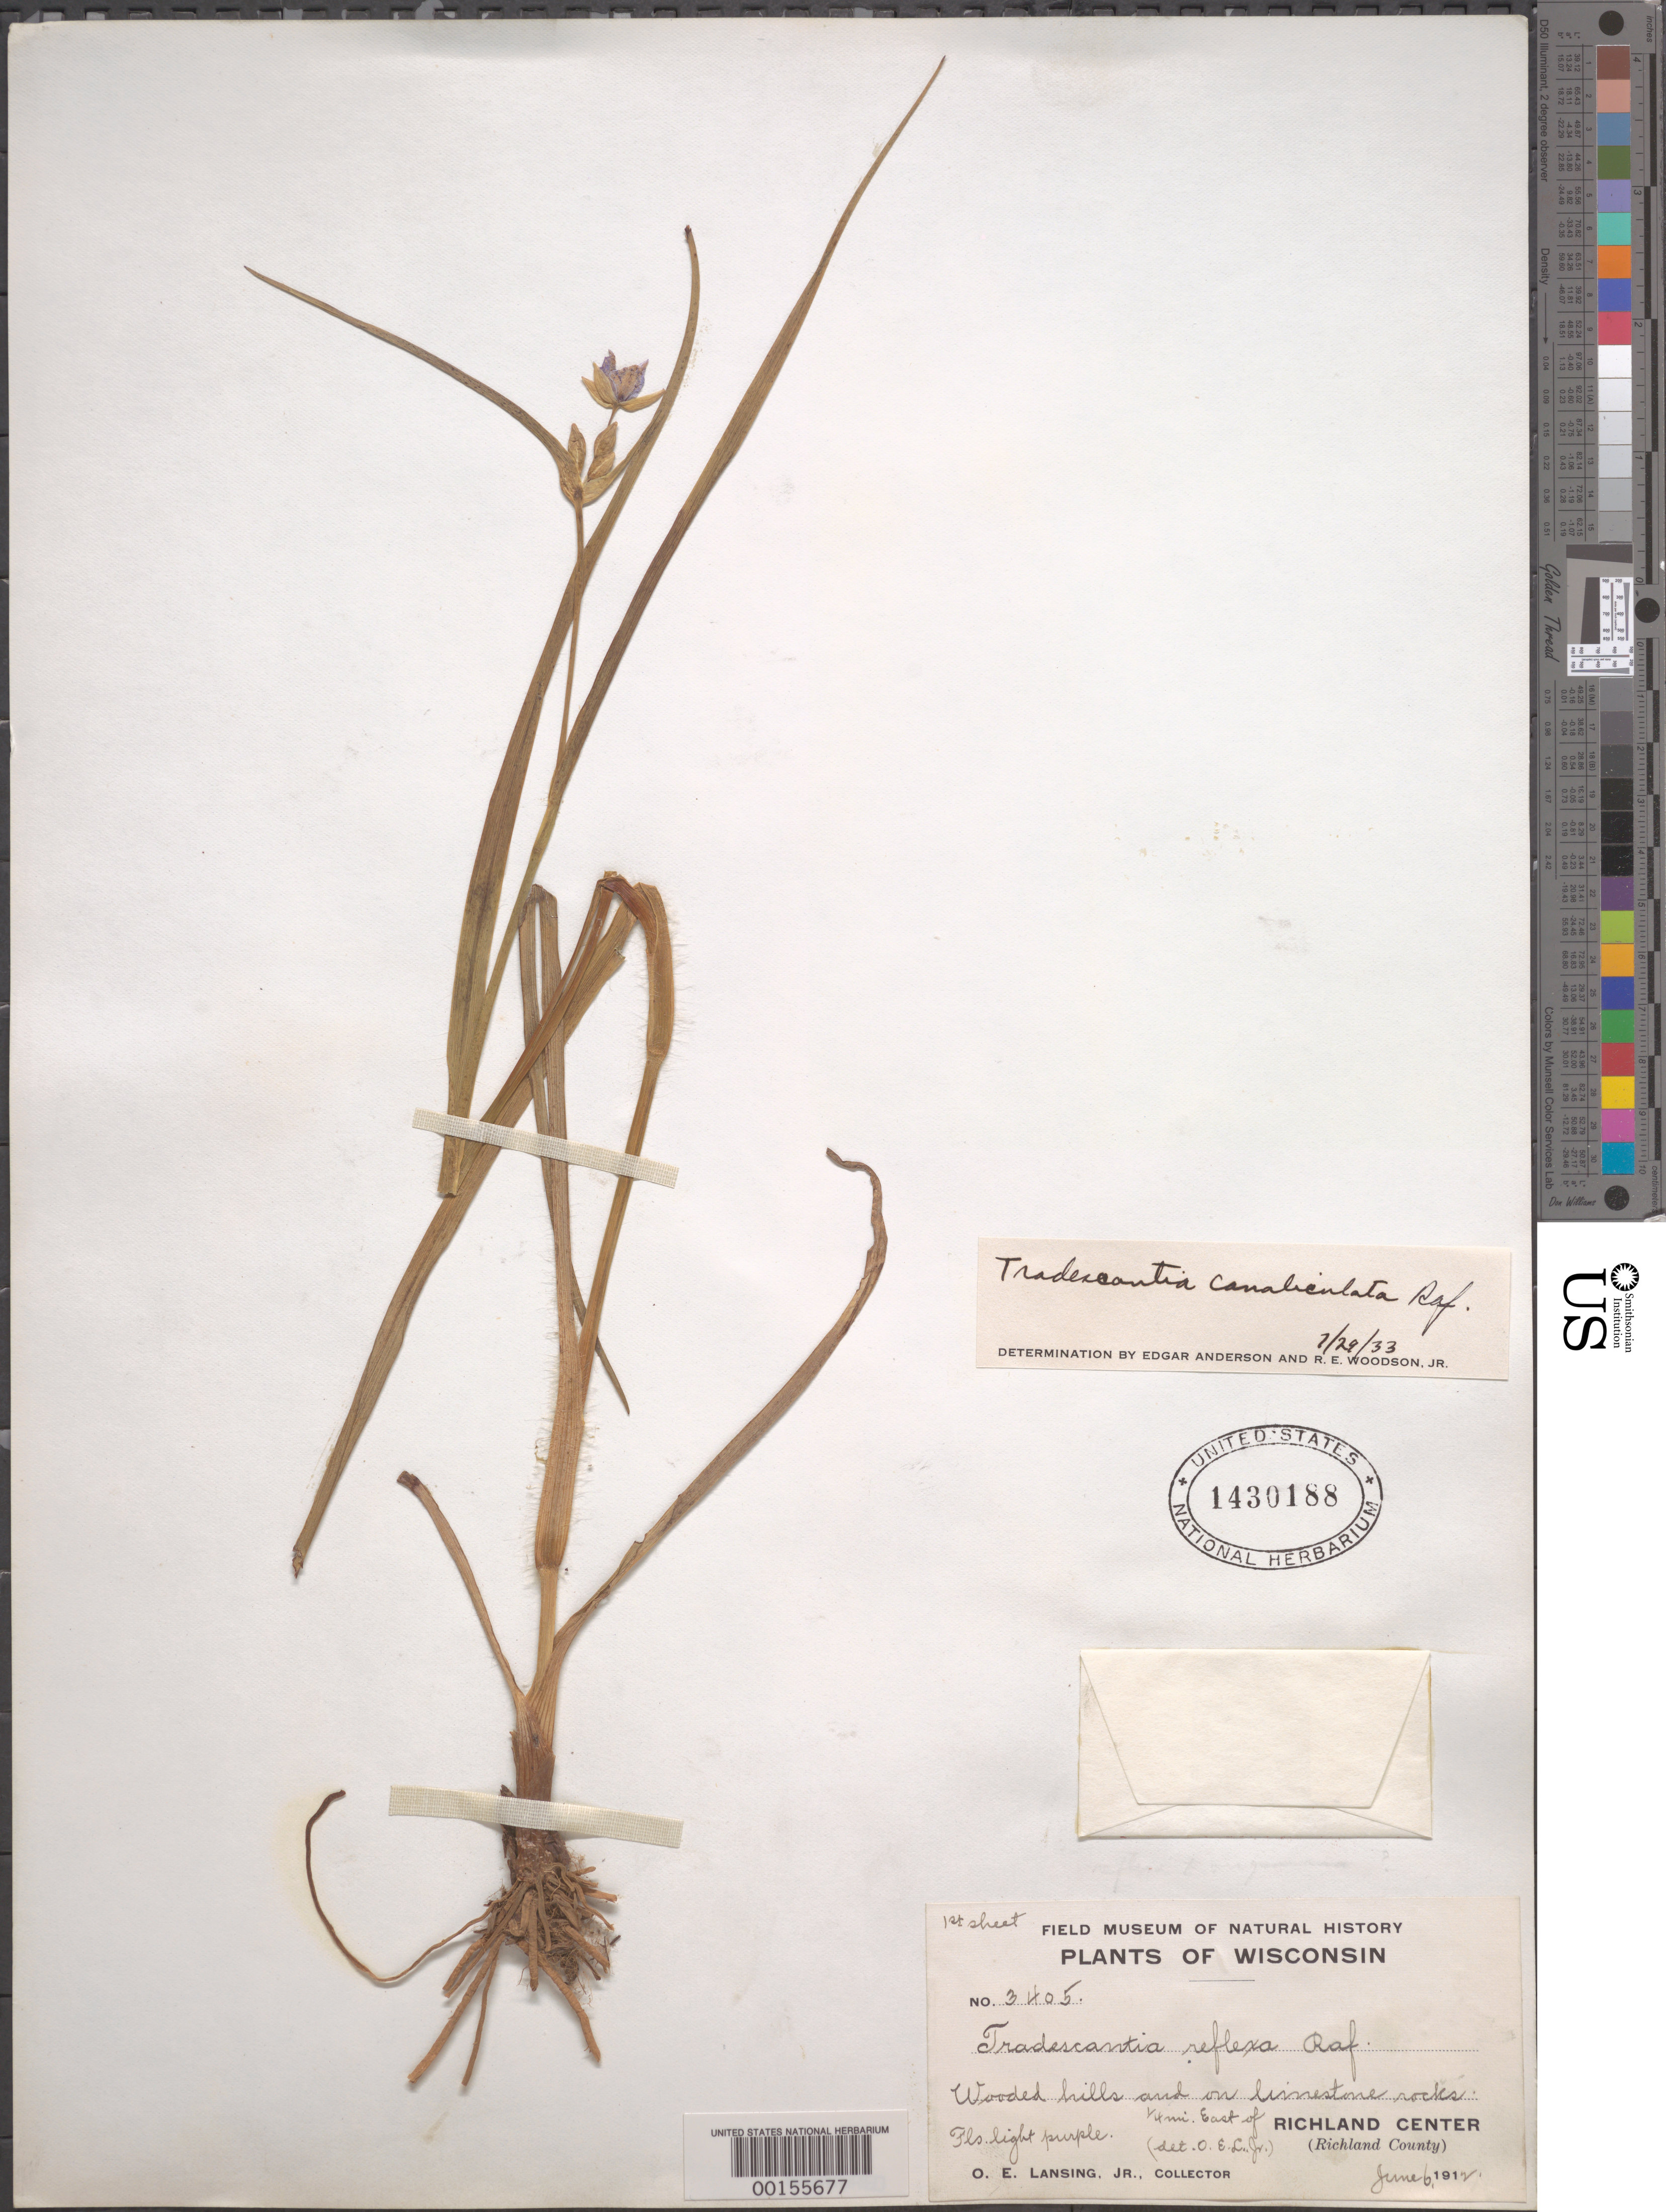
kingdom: Plantae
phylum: Tracheophyta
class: Liliopsida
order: Commelinales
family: Commelinaceae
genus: Tradescantia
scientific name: Tradescantia ohiensis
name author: Raf.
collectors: O. Lansing Jr.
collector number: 3405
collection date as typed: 06 Jun 1912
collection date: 1912-06-06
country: United States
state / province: Wisconsin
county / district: Richland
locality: Richland center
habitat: Wooded hills and limestone rocks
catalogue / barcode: US 1430188